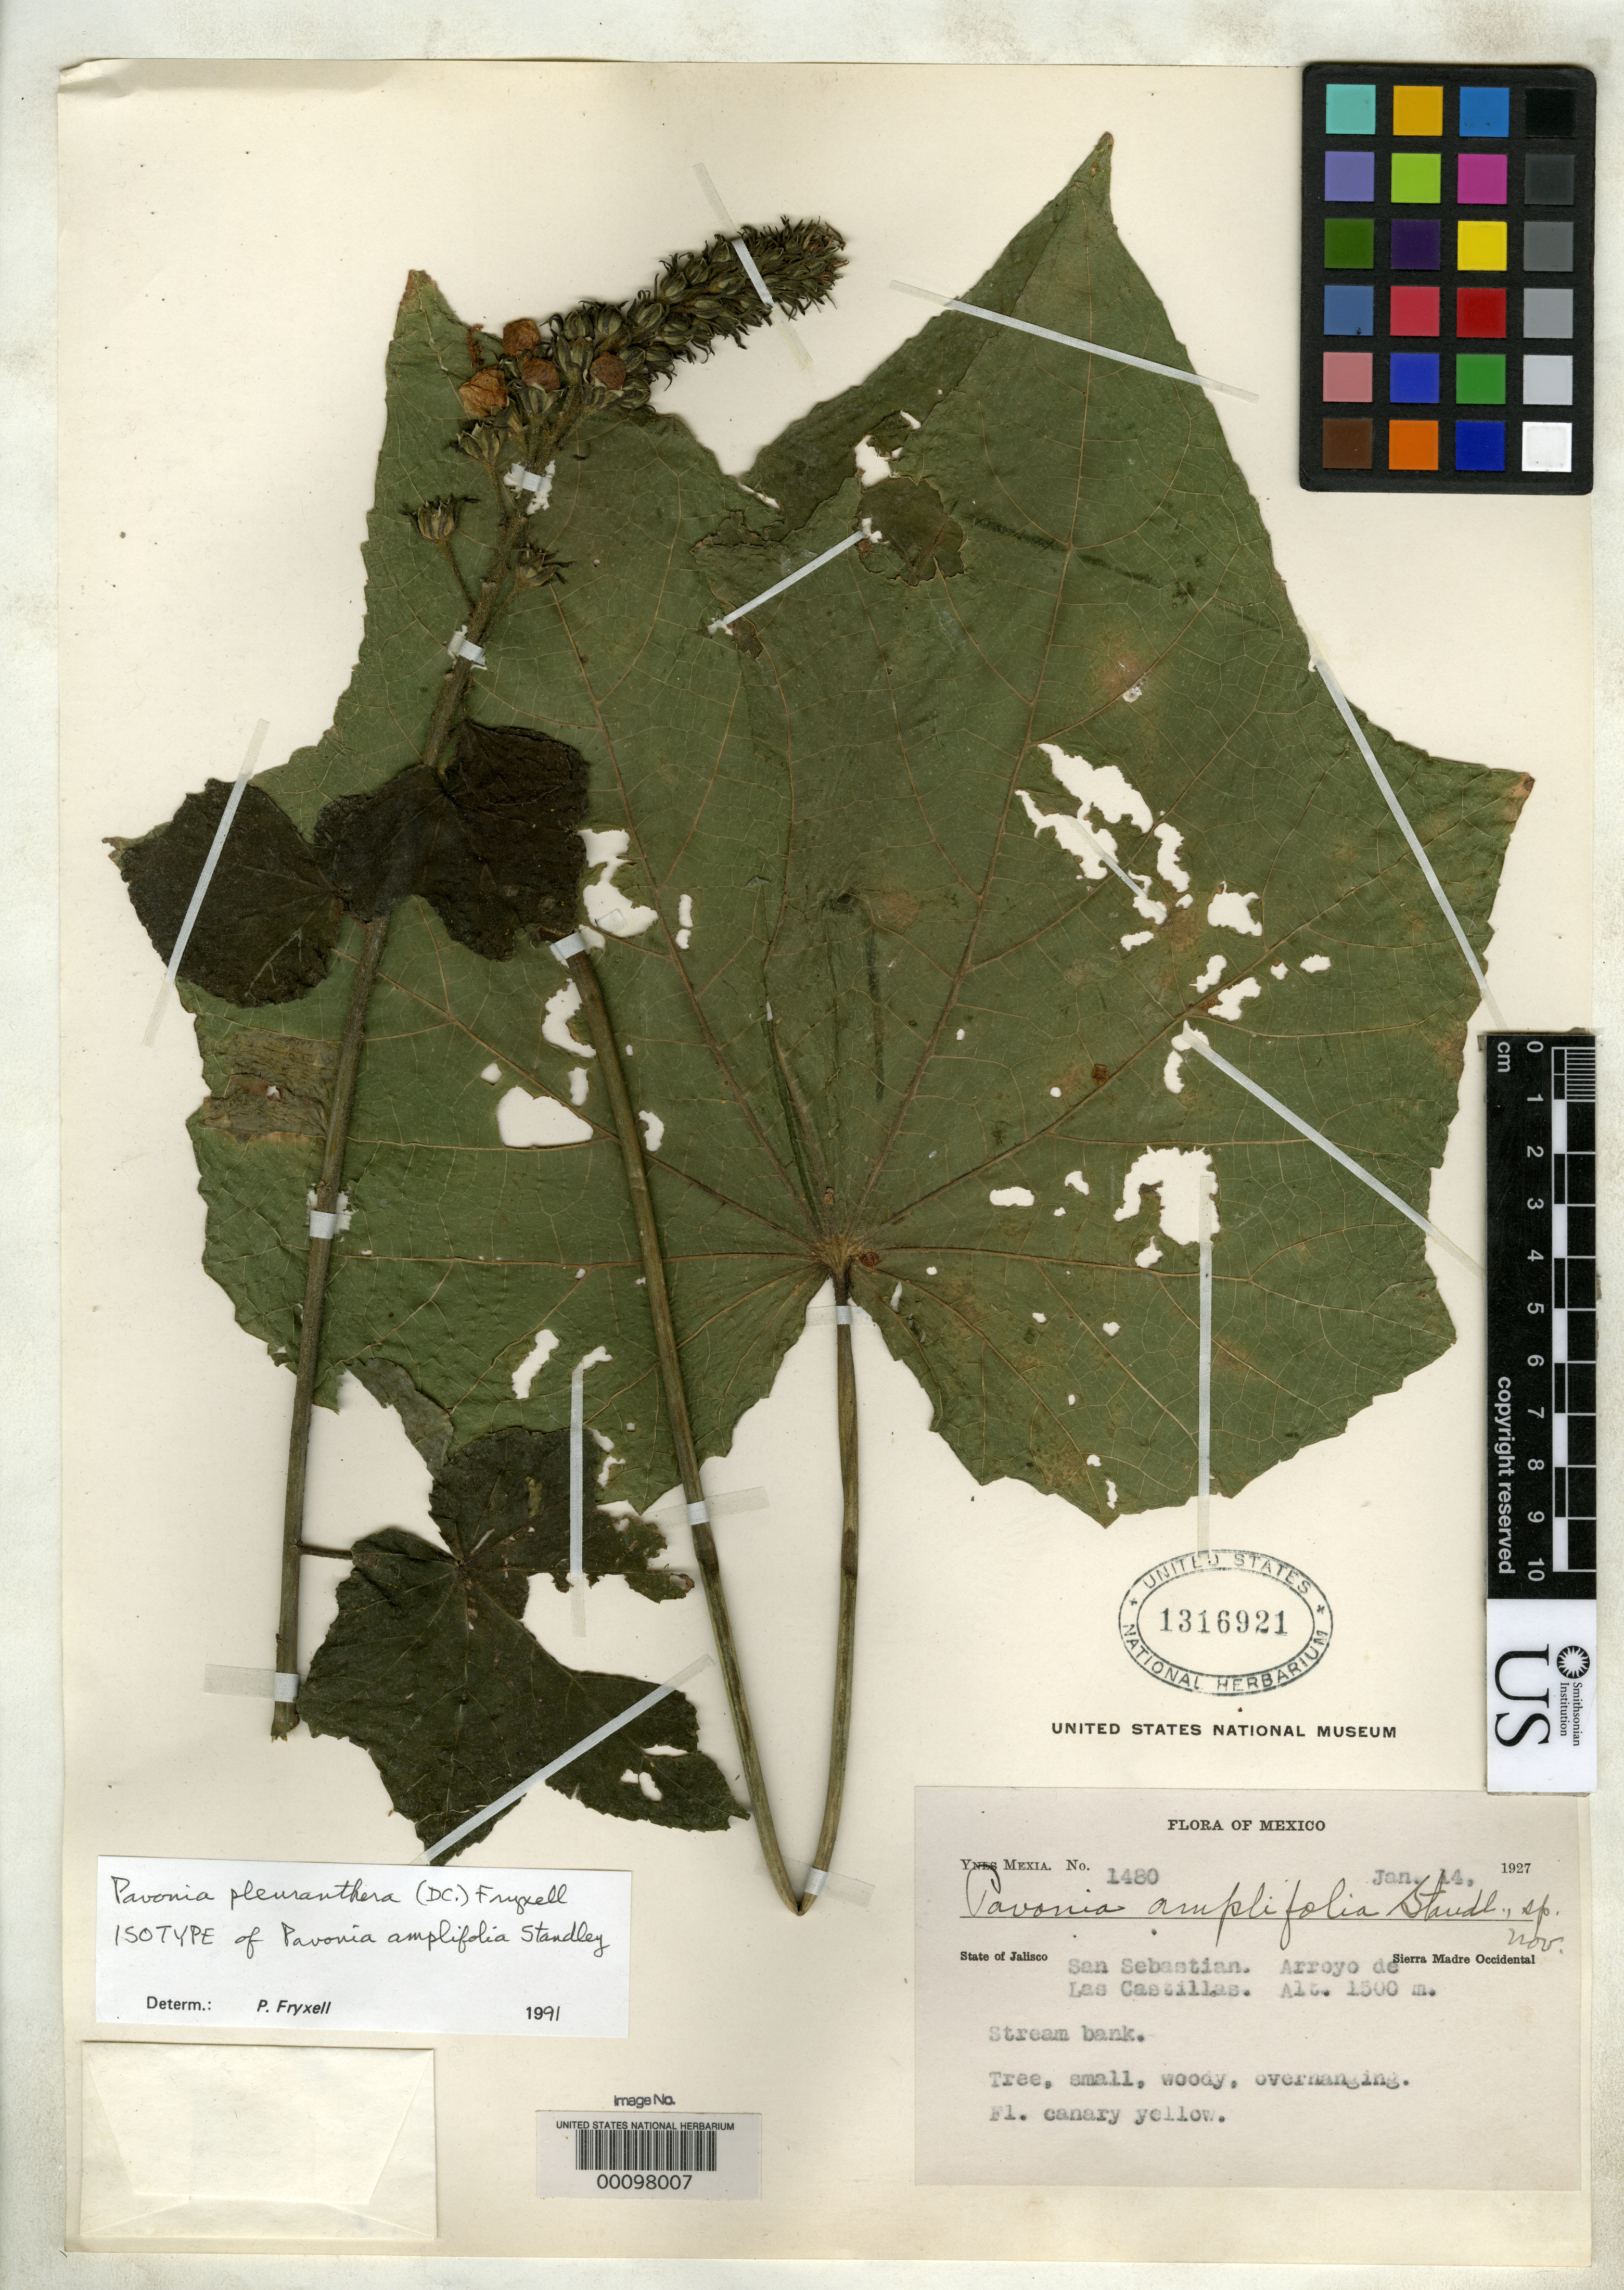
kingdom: Plantae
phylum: Tracheophyta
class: Magnoliopsida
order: Malvales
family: Malvaceae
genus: Pavonia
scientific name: Pavonia amplifolia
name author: Standl.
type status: Isotype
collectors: Y. Mexia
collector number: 1480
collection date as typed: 14 Jan 1927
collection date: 1927-01-14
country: Mexico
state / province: Jalisco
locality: San Sebastian, Arroyo de Las Castillas.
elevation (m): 1500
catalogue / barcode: US 1316921